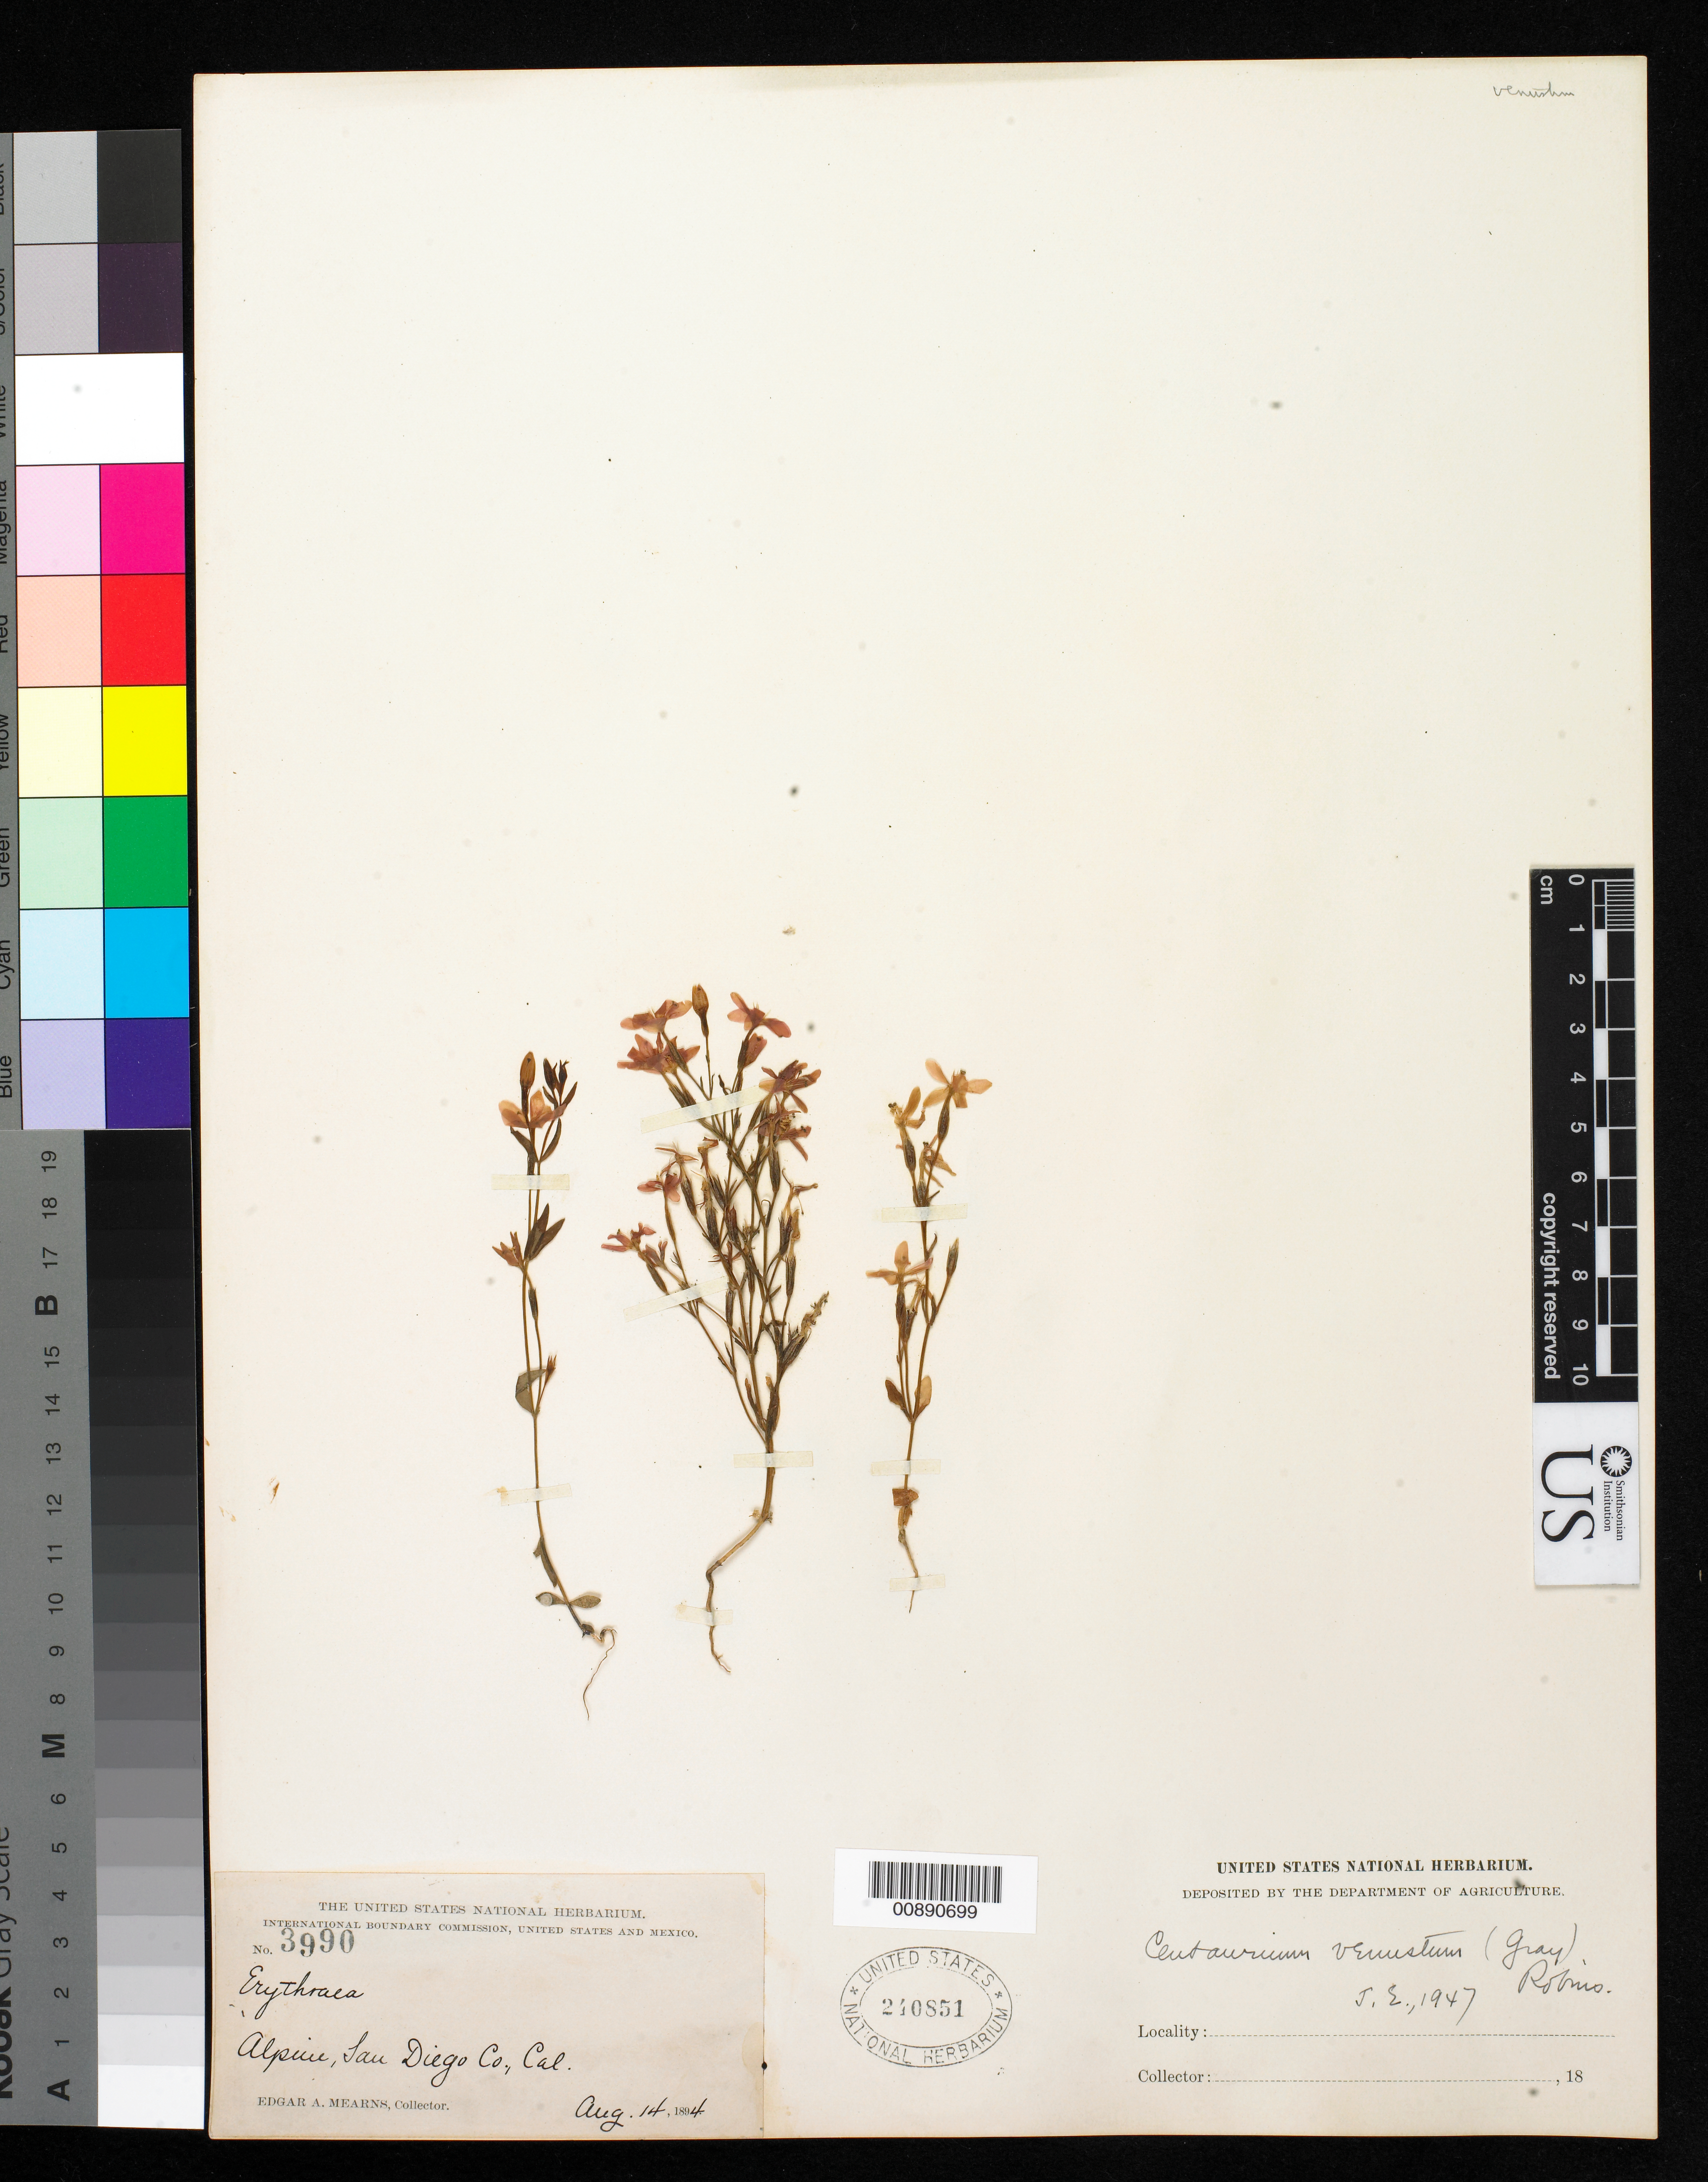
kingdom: Plantae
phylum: Tracheophyta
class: Magnoliopsida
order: Gentianales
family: Gentianaceae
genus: Centaurium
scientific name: Centaurium venustum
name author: (A. Gray) B.L. Rob.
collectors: E. A. Mearns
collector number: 3990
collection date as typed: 14 Aug 1894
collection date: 1894-08-14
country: United States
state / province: California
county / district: San Diego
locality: Alpine, San Diego County, California.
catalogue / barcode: US 240851